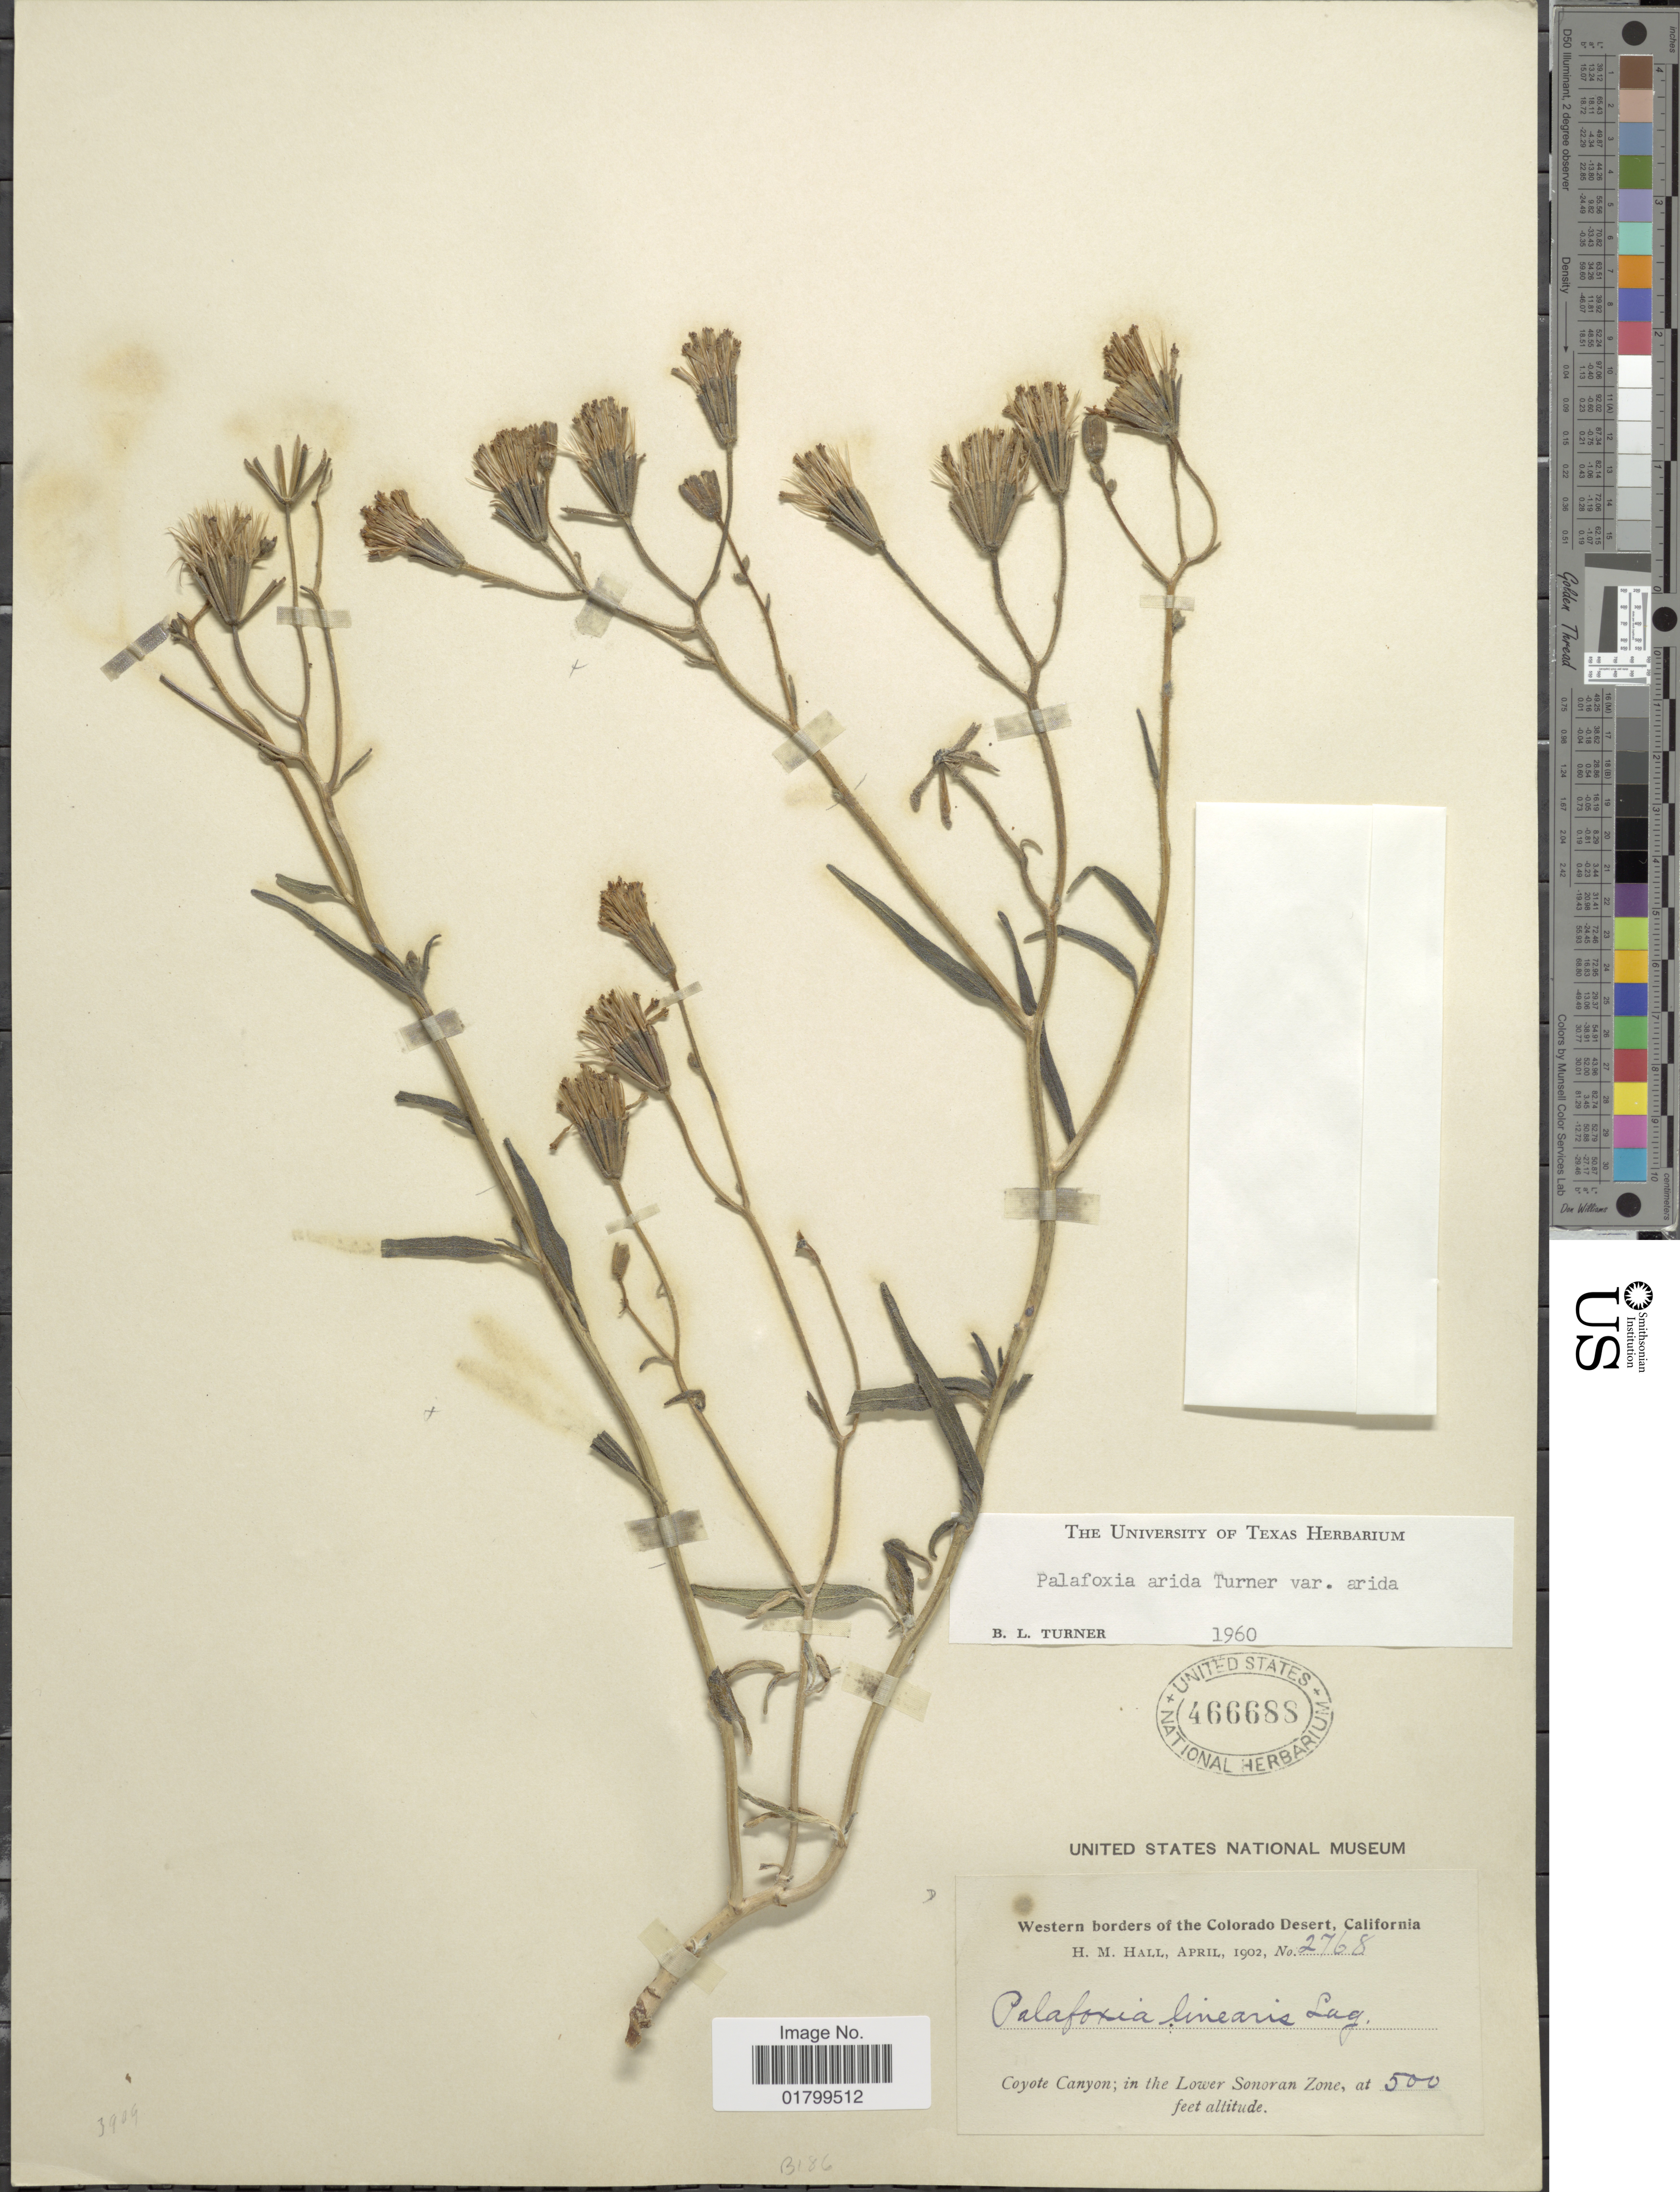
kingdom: Plantae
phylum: Tracheophyta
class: Magnoliopsida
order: Asterales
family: Asteraceae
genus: Palafoxia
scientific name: Palafoxia arida var. arida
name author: B.L. Turner & M.I. Morris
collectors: H. M. Hall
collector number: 2768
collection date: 1902-04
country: United States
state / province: California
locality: Western borders of the Colorado Desert, California, Coyote Canyon, in the Lower Sonoran Zone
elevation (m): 152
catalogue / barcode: US 466688